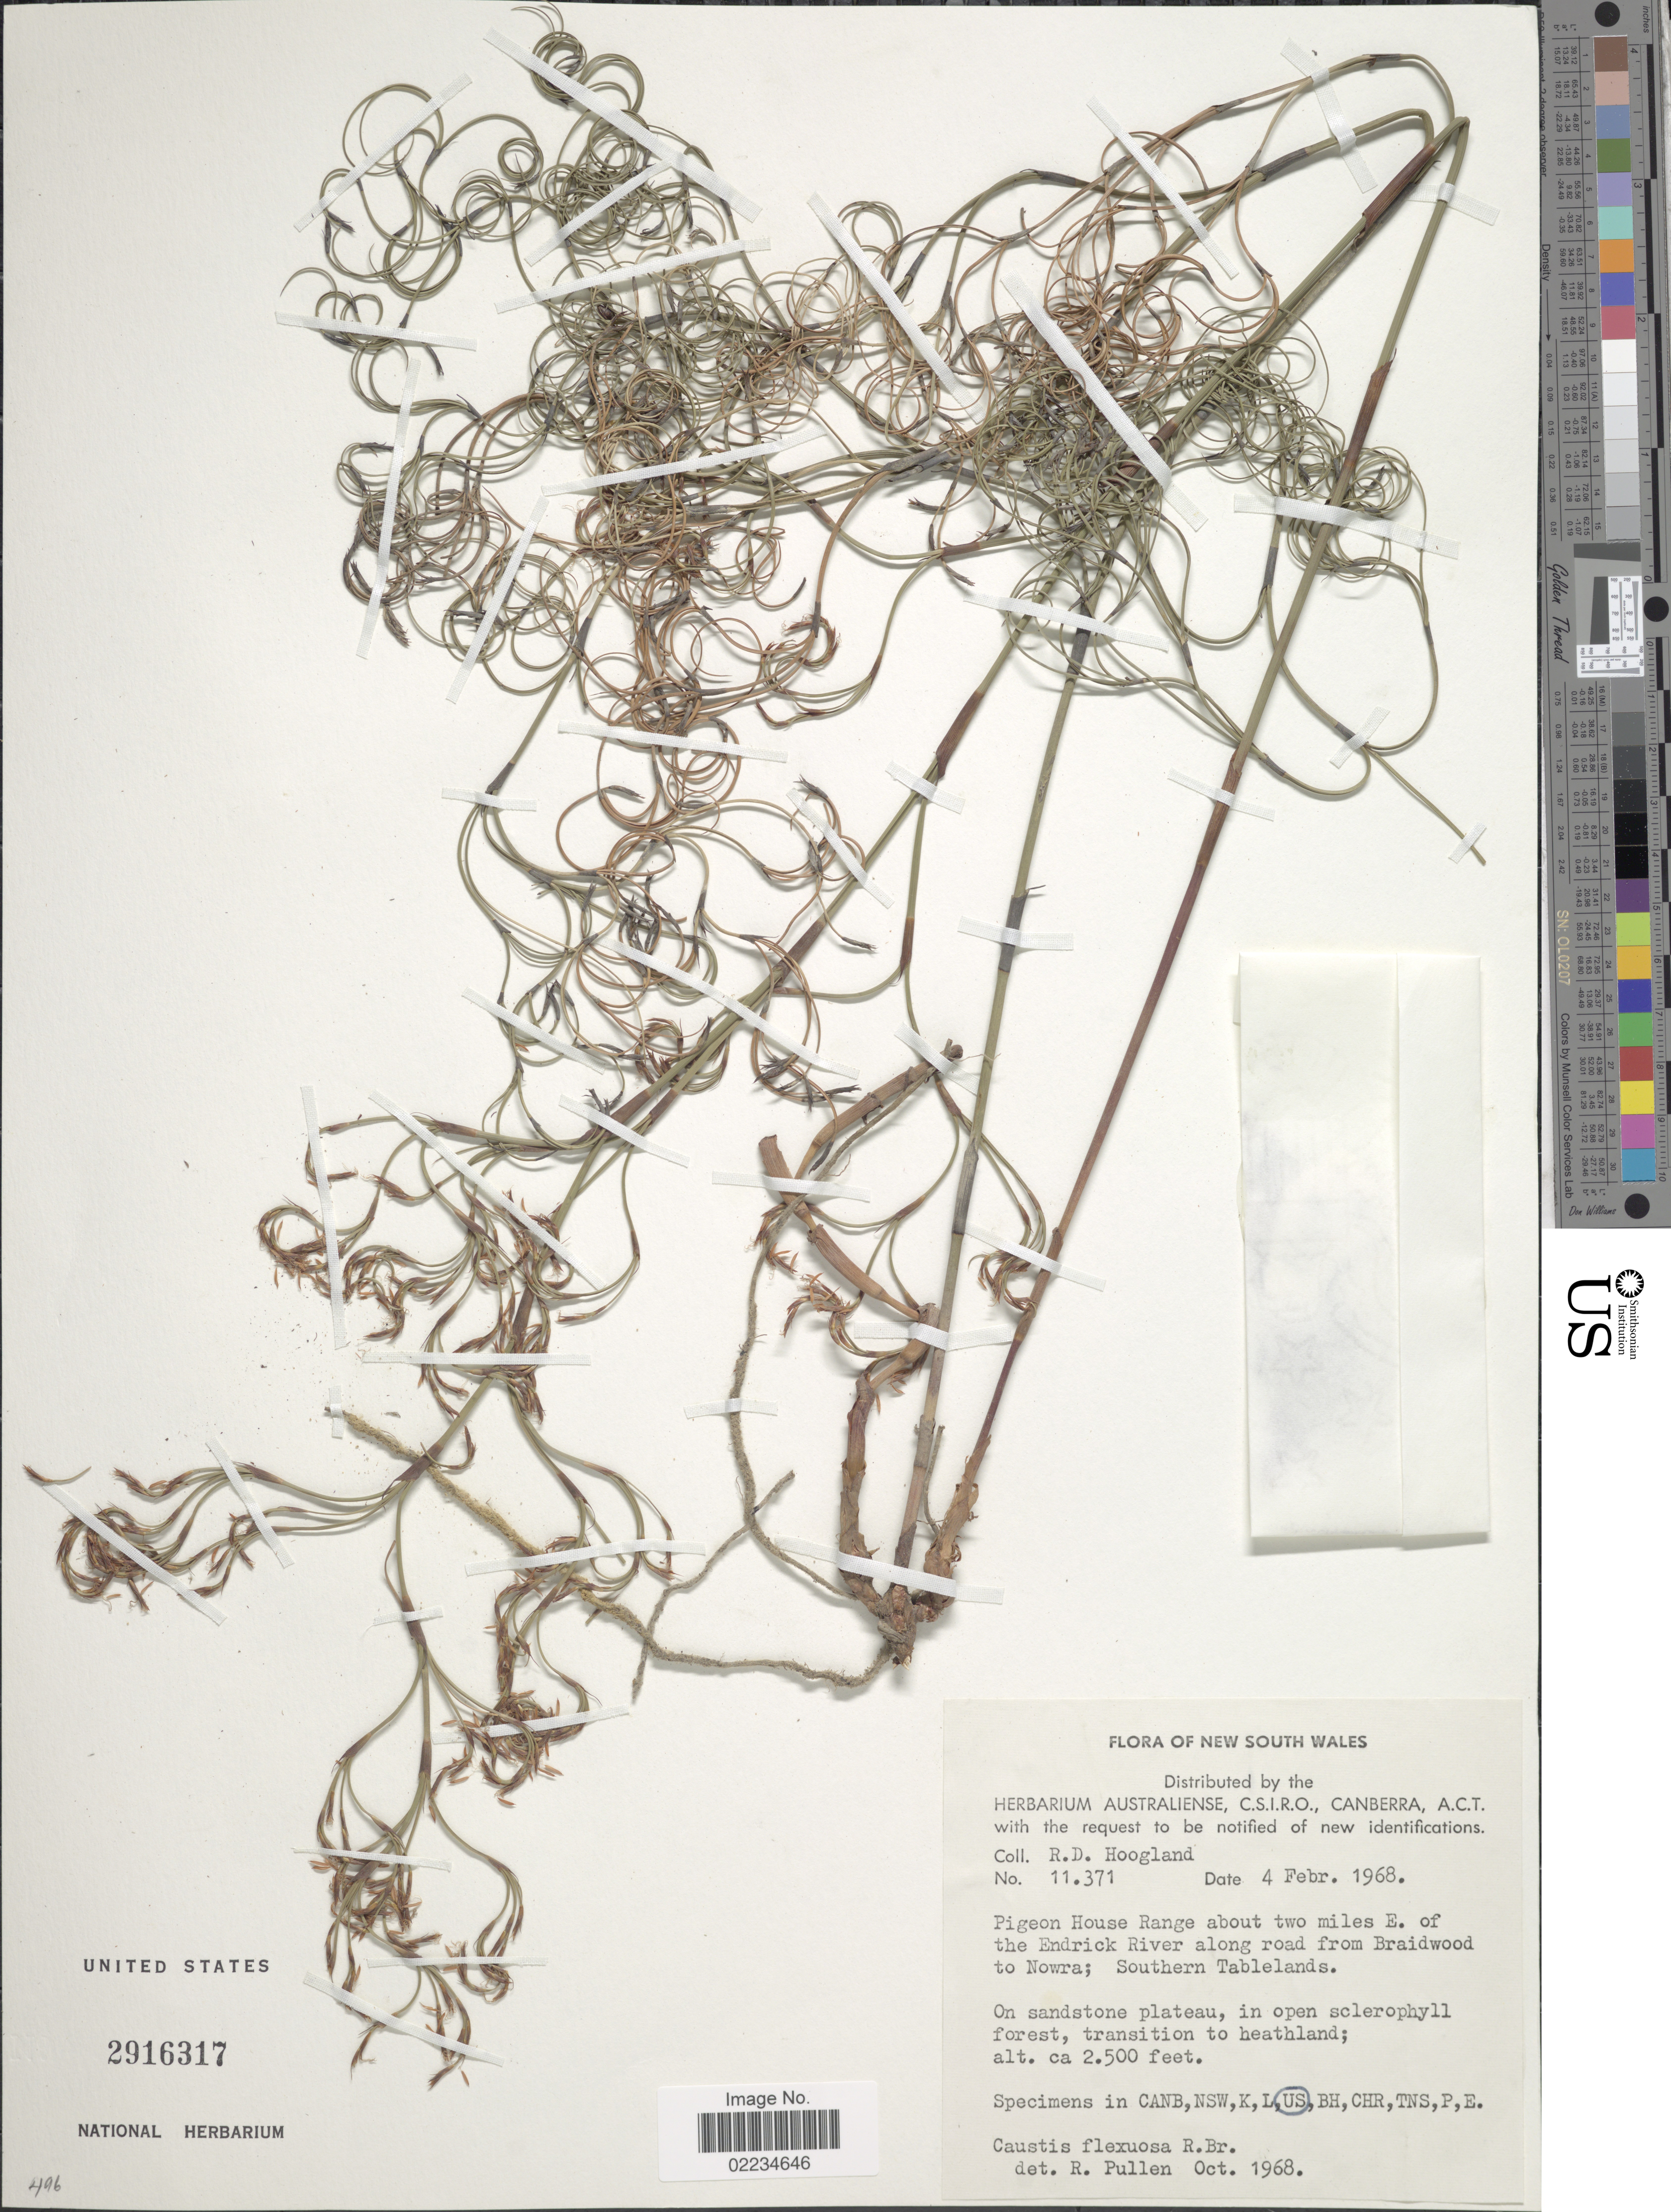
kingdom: Plantae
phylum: Tracheophyta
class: Liliopsida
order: Poales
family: Cyperaceae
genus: Caustis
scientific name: Caustis flexuosa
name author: R. Br.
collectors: R. D. Hoogland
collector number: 11371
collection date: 1968-02-04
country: Australia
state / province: New South Wales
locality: Pigeon House Range about two miles E of the Endrick River along road from Braidwood to Nowra; Southern Tablelands, On sandstone plateau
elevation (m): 762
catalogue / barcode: US 2916317